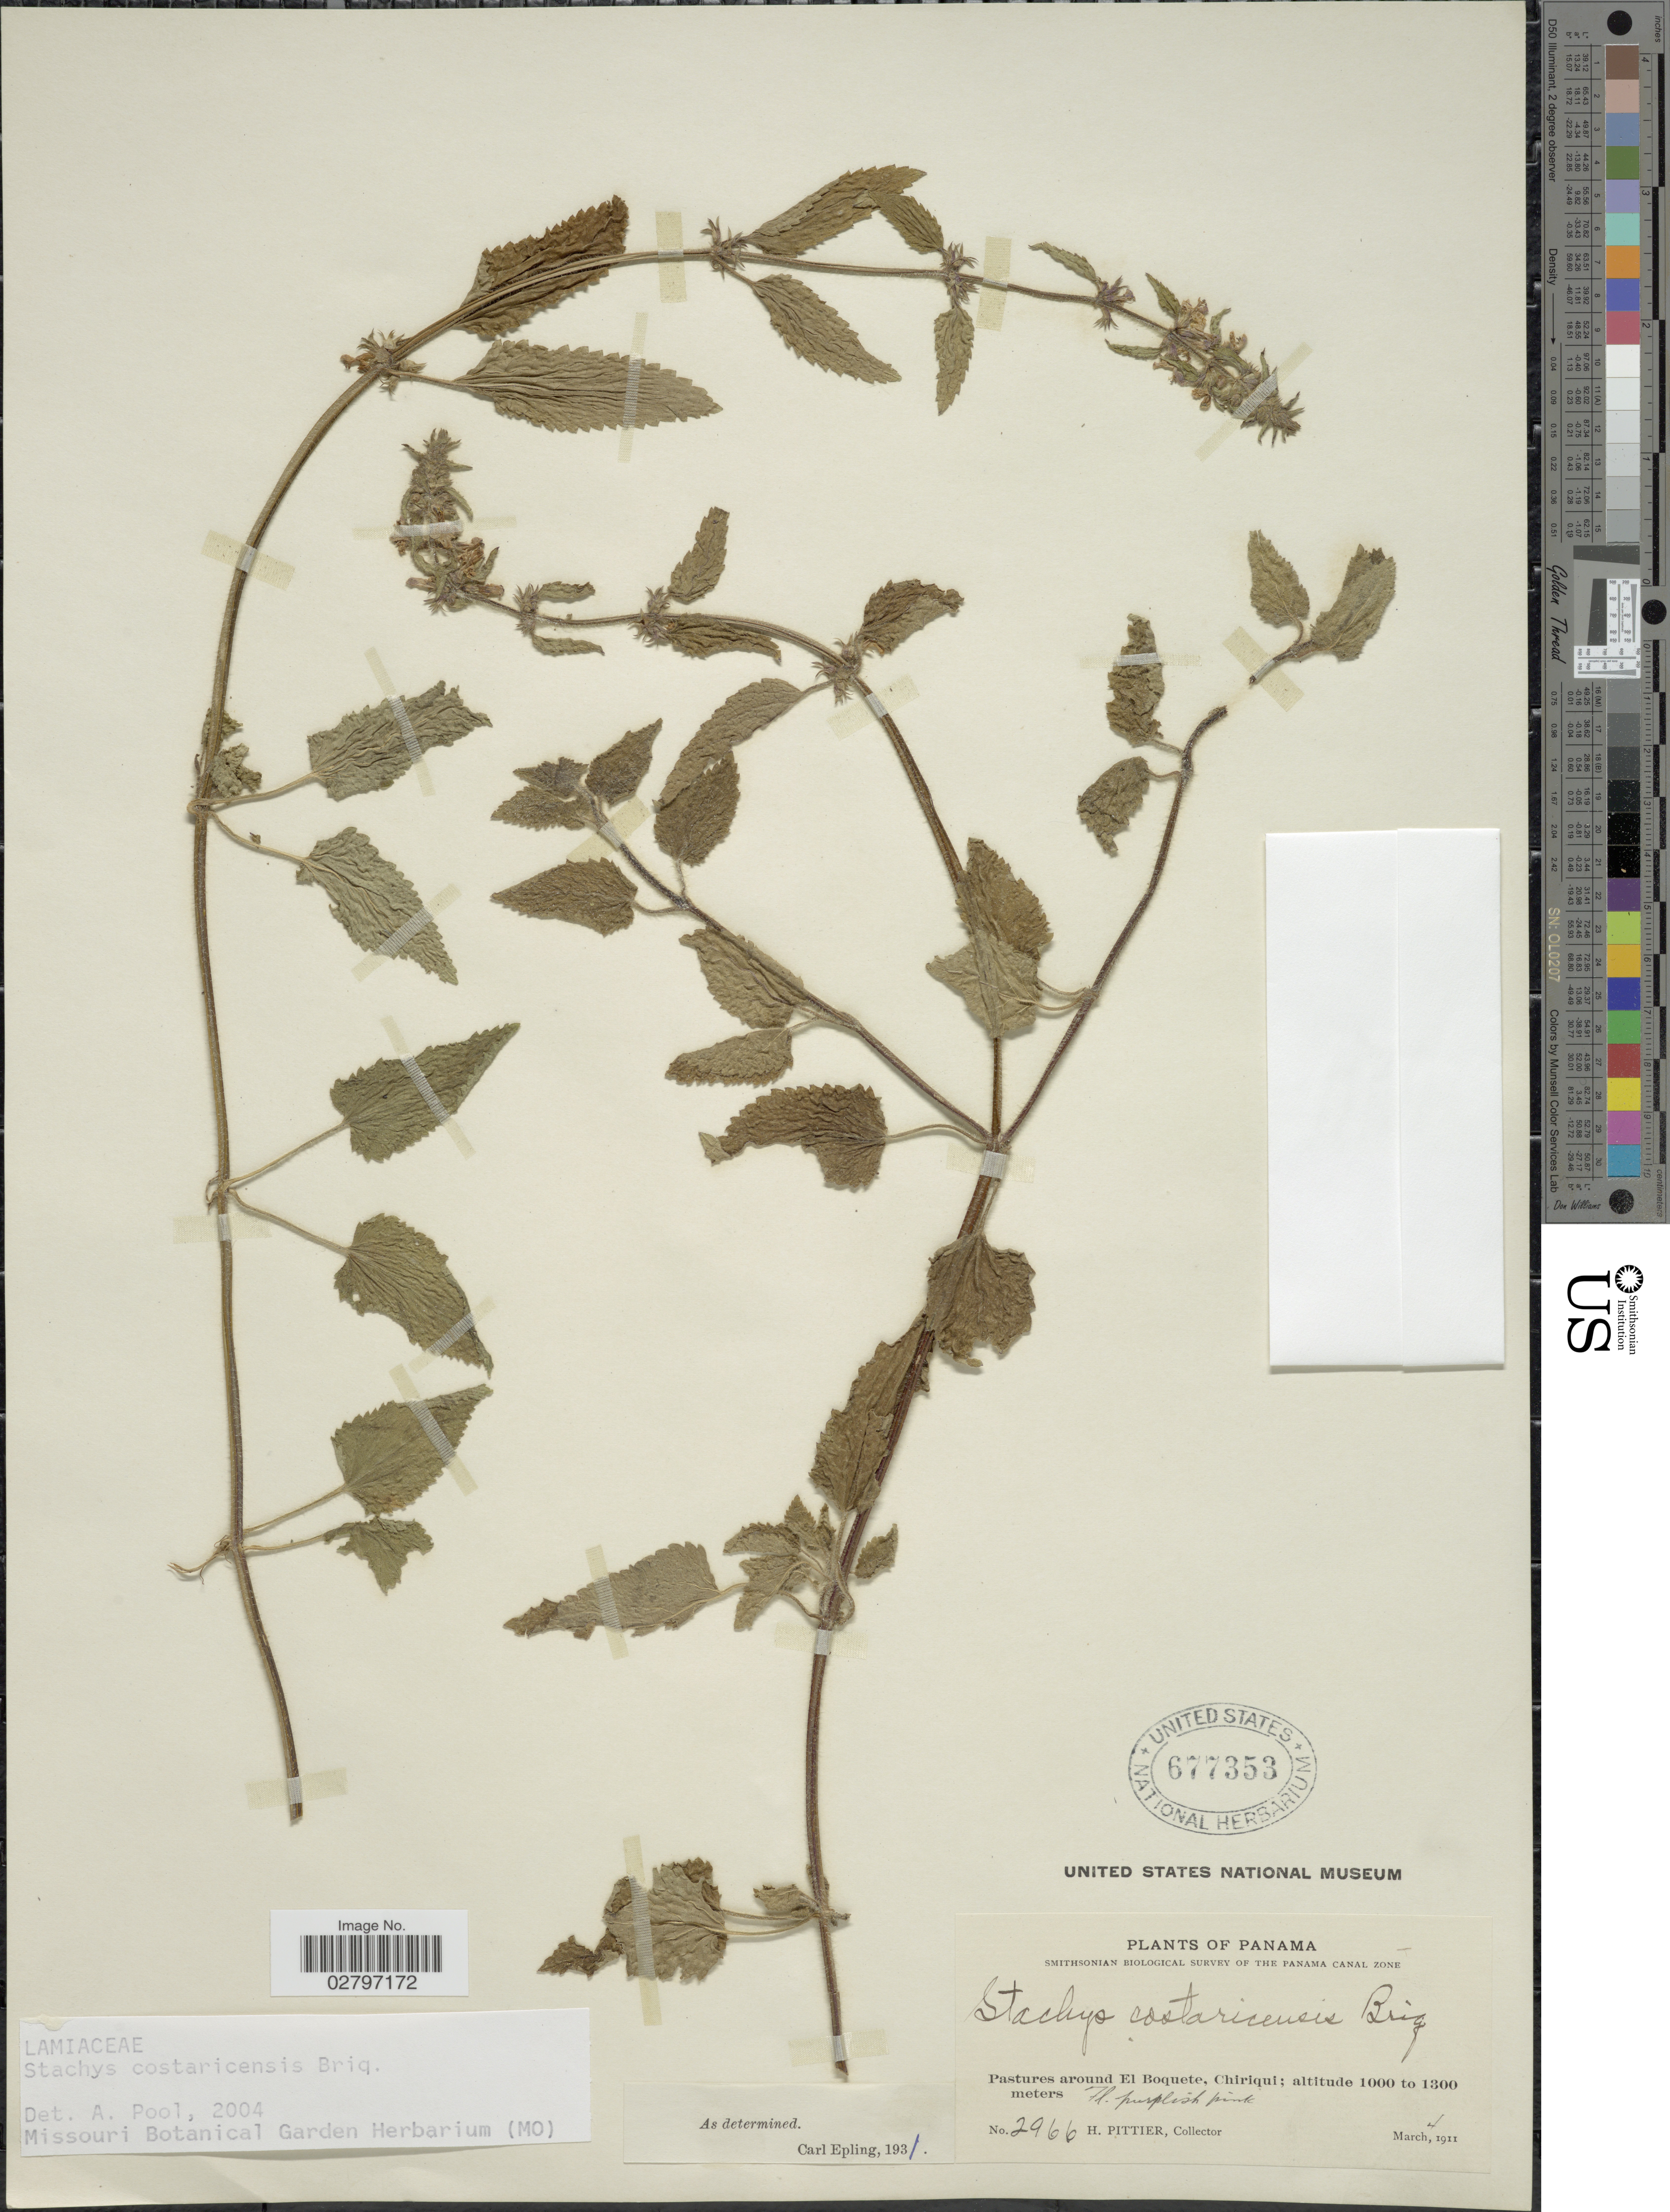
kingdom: Plantae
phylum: Tracheophyta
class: Magnoliopsida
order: Lamiales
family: Lamiaceae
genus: Stachys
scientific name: Stachys costaricensis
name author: Briq.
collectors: H. F. Pittier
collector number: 2966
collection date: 1911-03-04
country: Panama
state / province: Chiriqui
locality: Pastures around El Boquete.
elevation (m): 1000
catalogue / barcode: US 677353